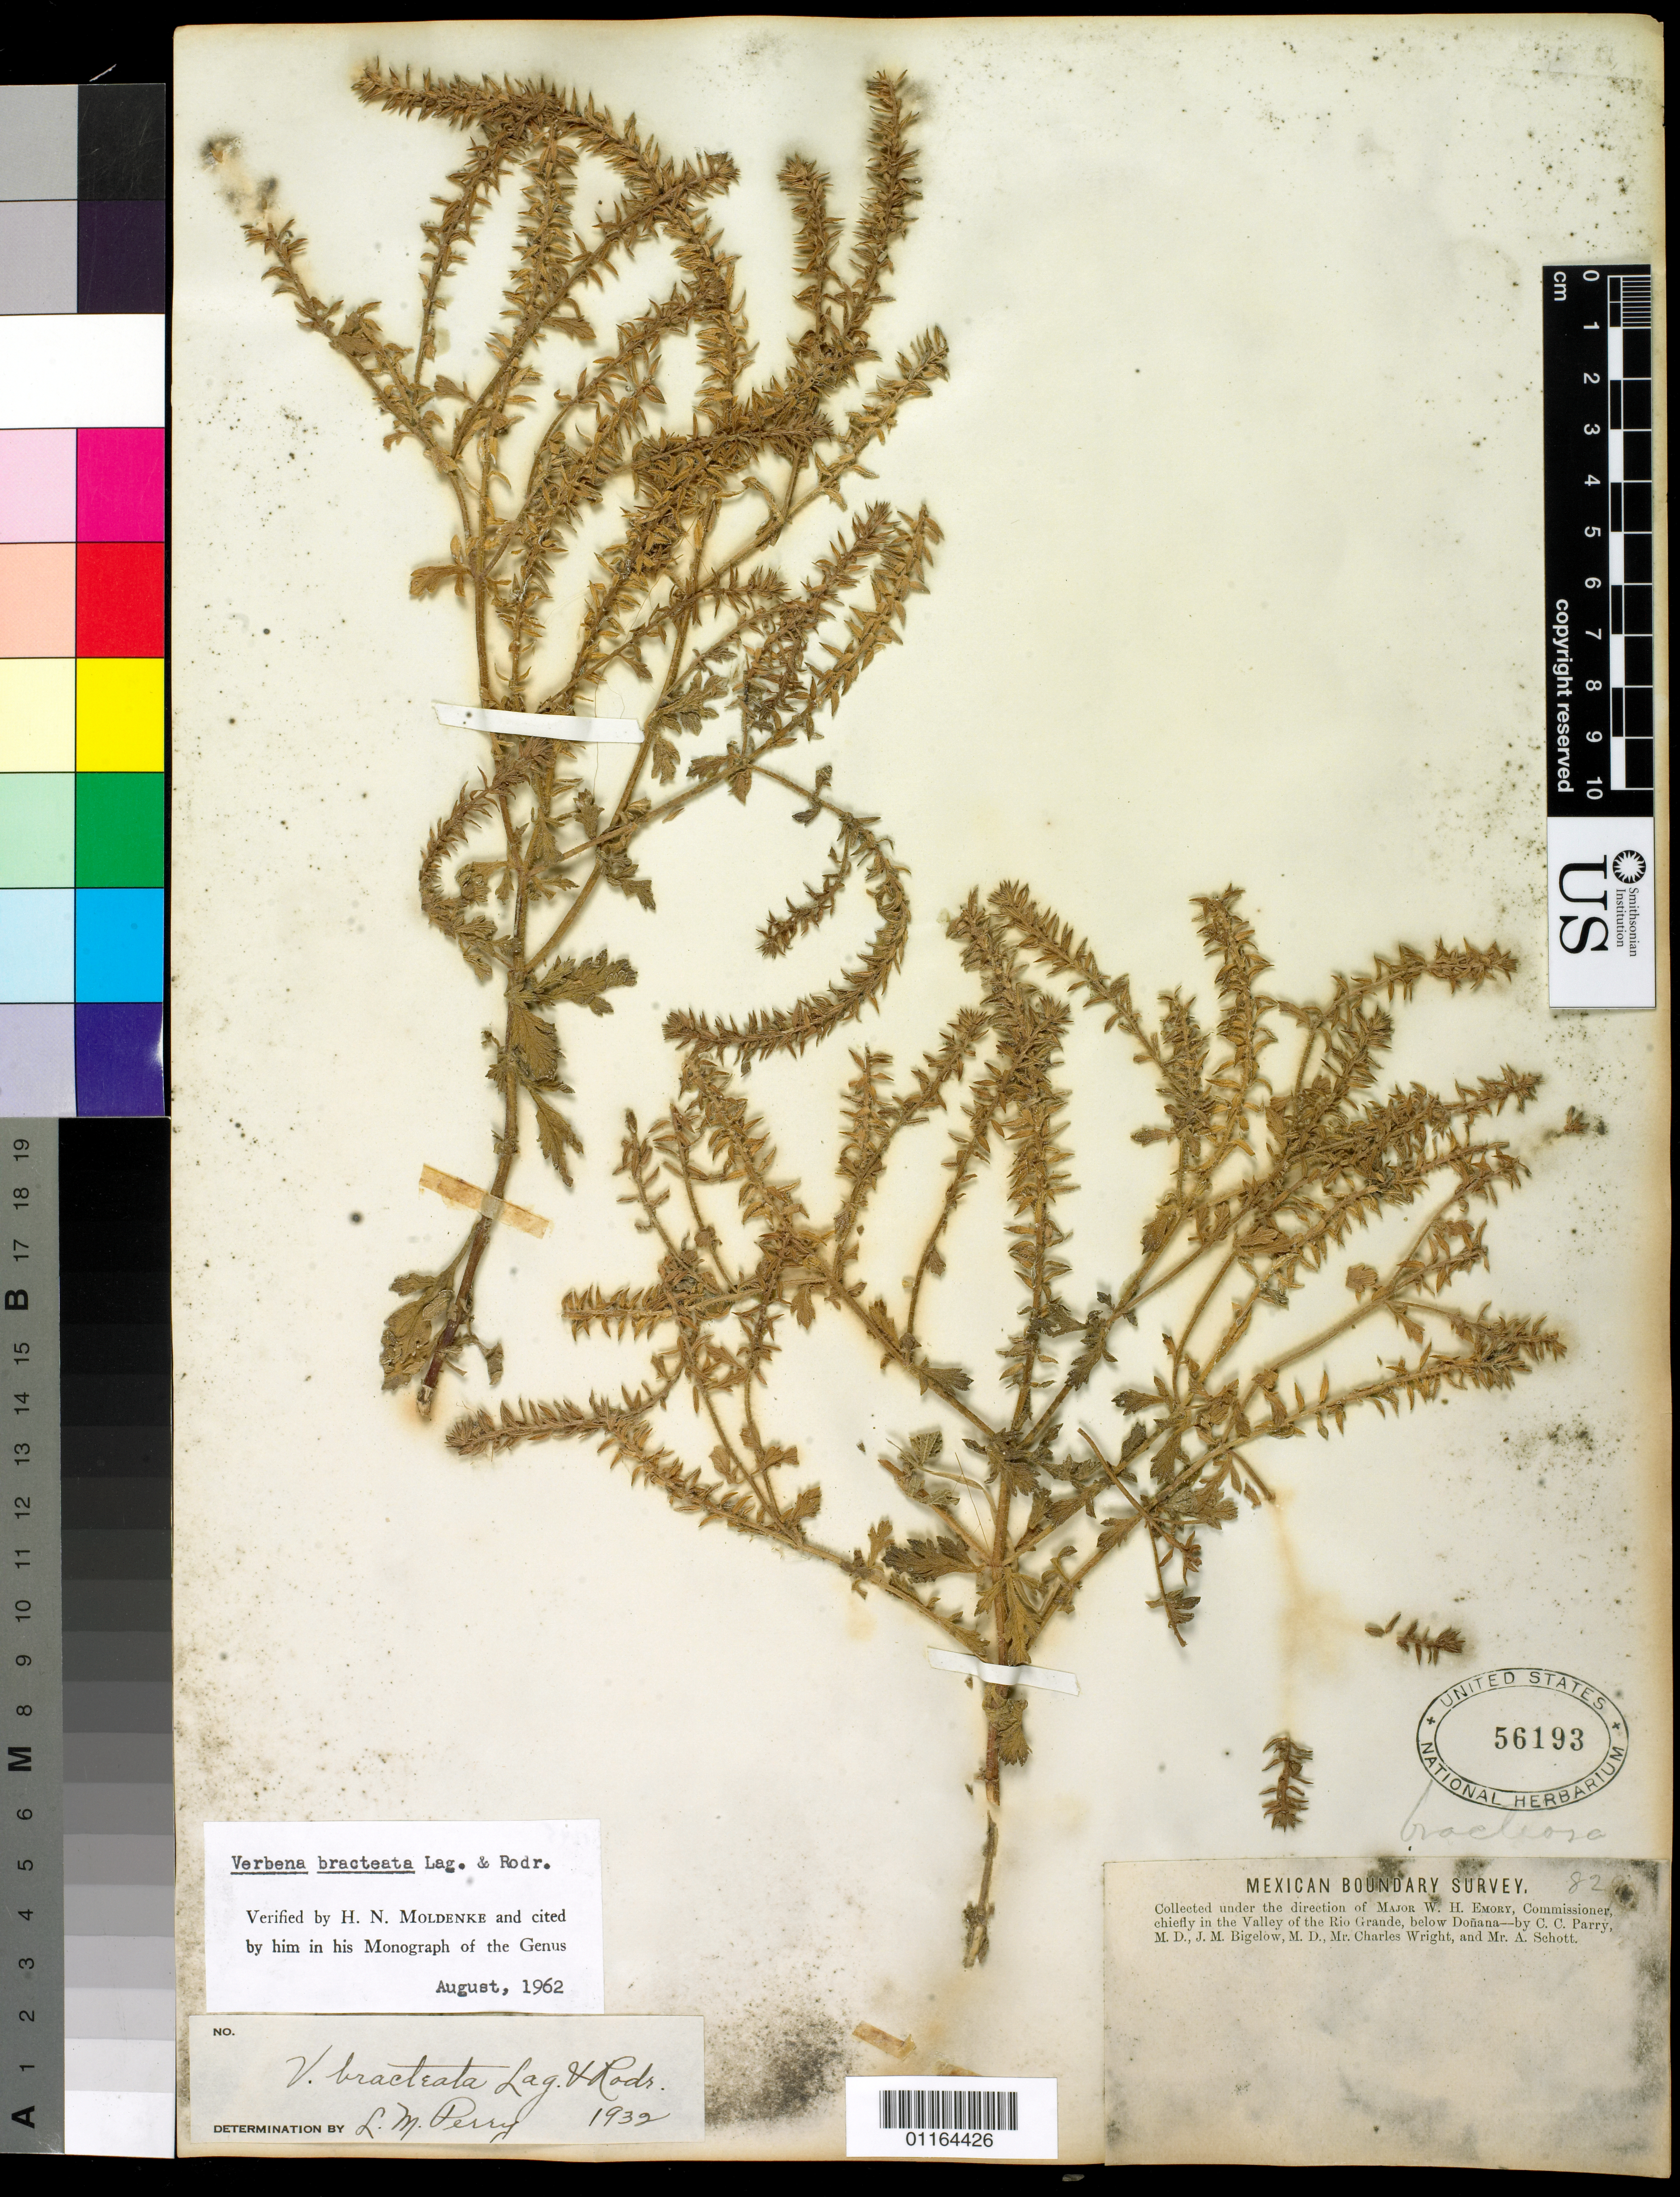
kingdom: Plantae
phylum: Tracheophyta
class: Magnoliopsida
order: Lamiales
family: Verbenaceae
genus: Verbena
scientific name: Verbena bracteata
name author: Cav. ex Lag. & Rodr.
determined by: Moldenke, H. N.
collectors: C. C. Parry, J. M. Bigelow, C. Wright & A. Schott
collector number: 829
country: United States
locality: in the Valley of the Rio Grande, below Donana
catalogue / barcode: US 56193